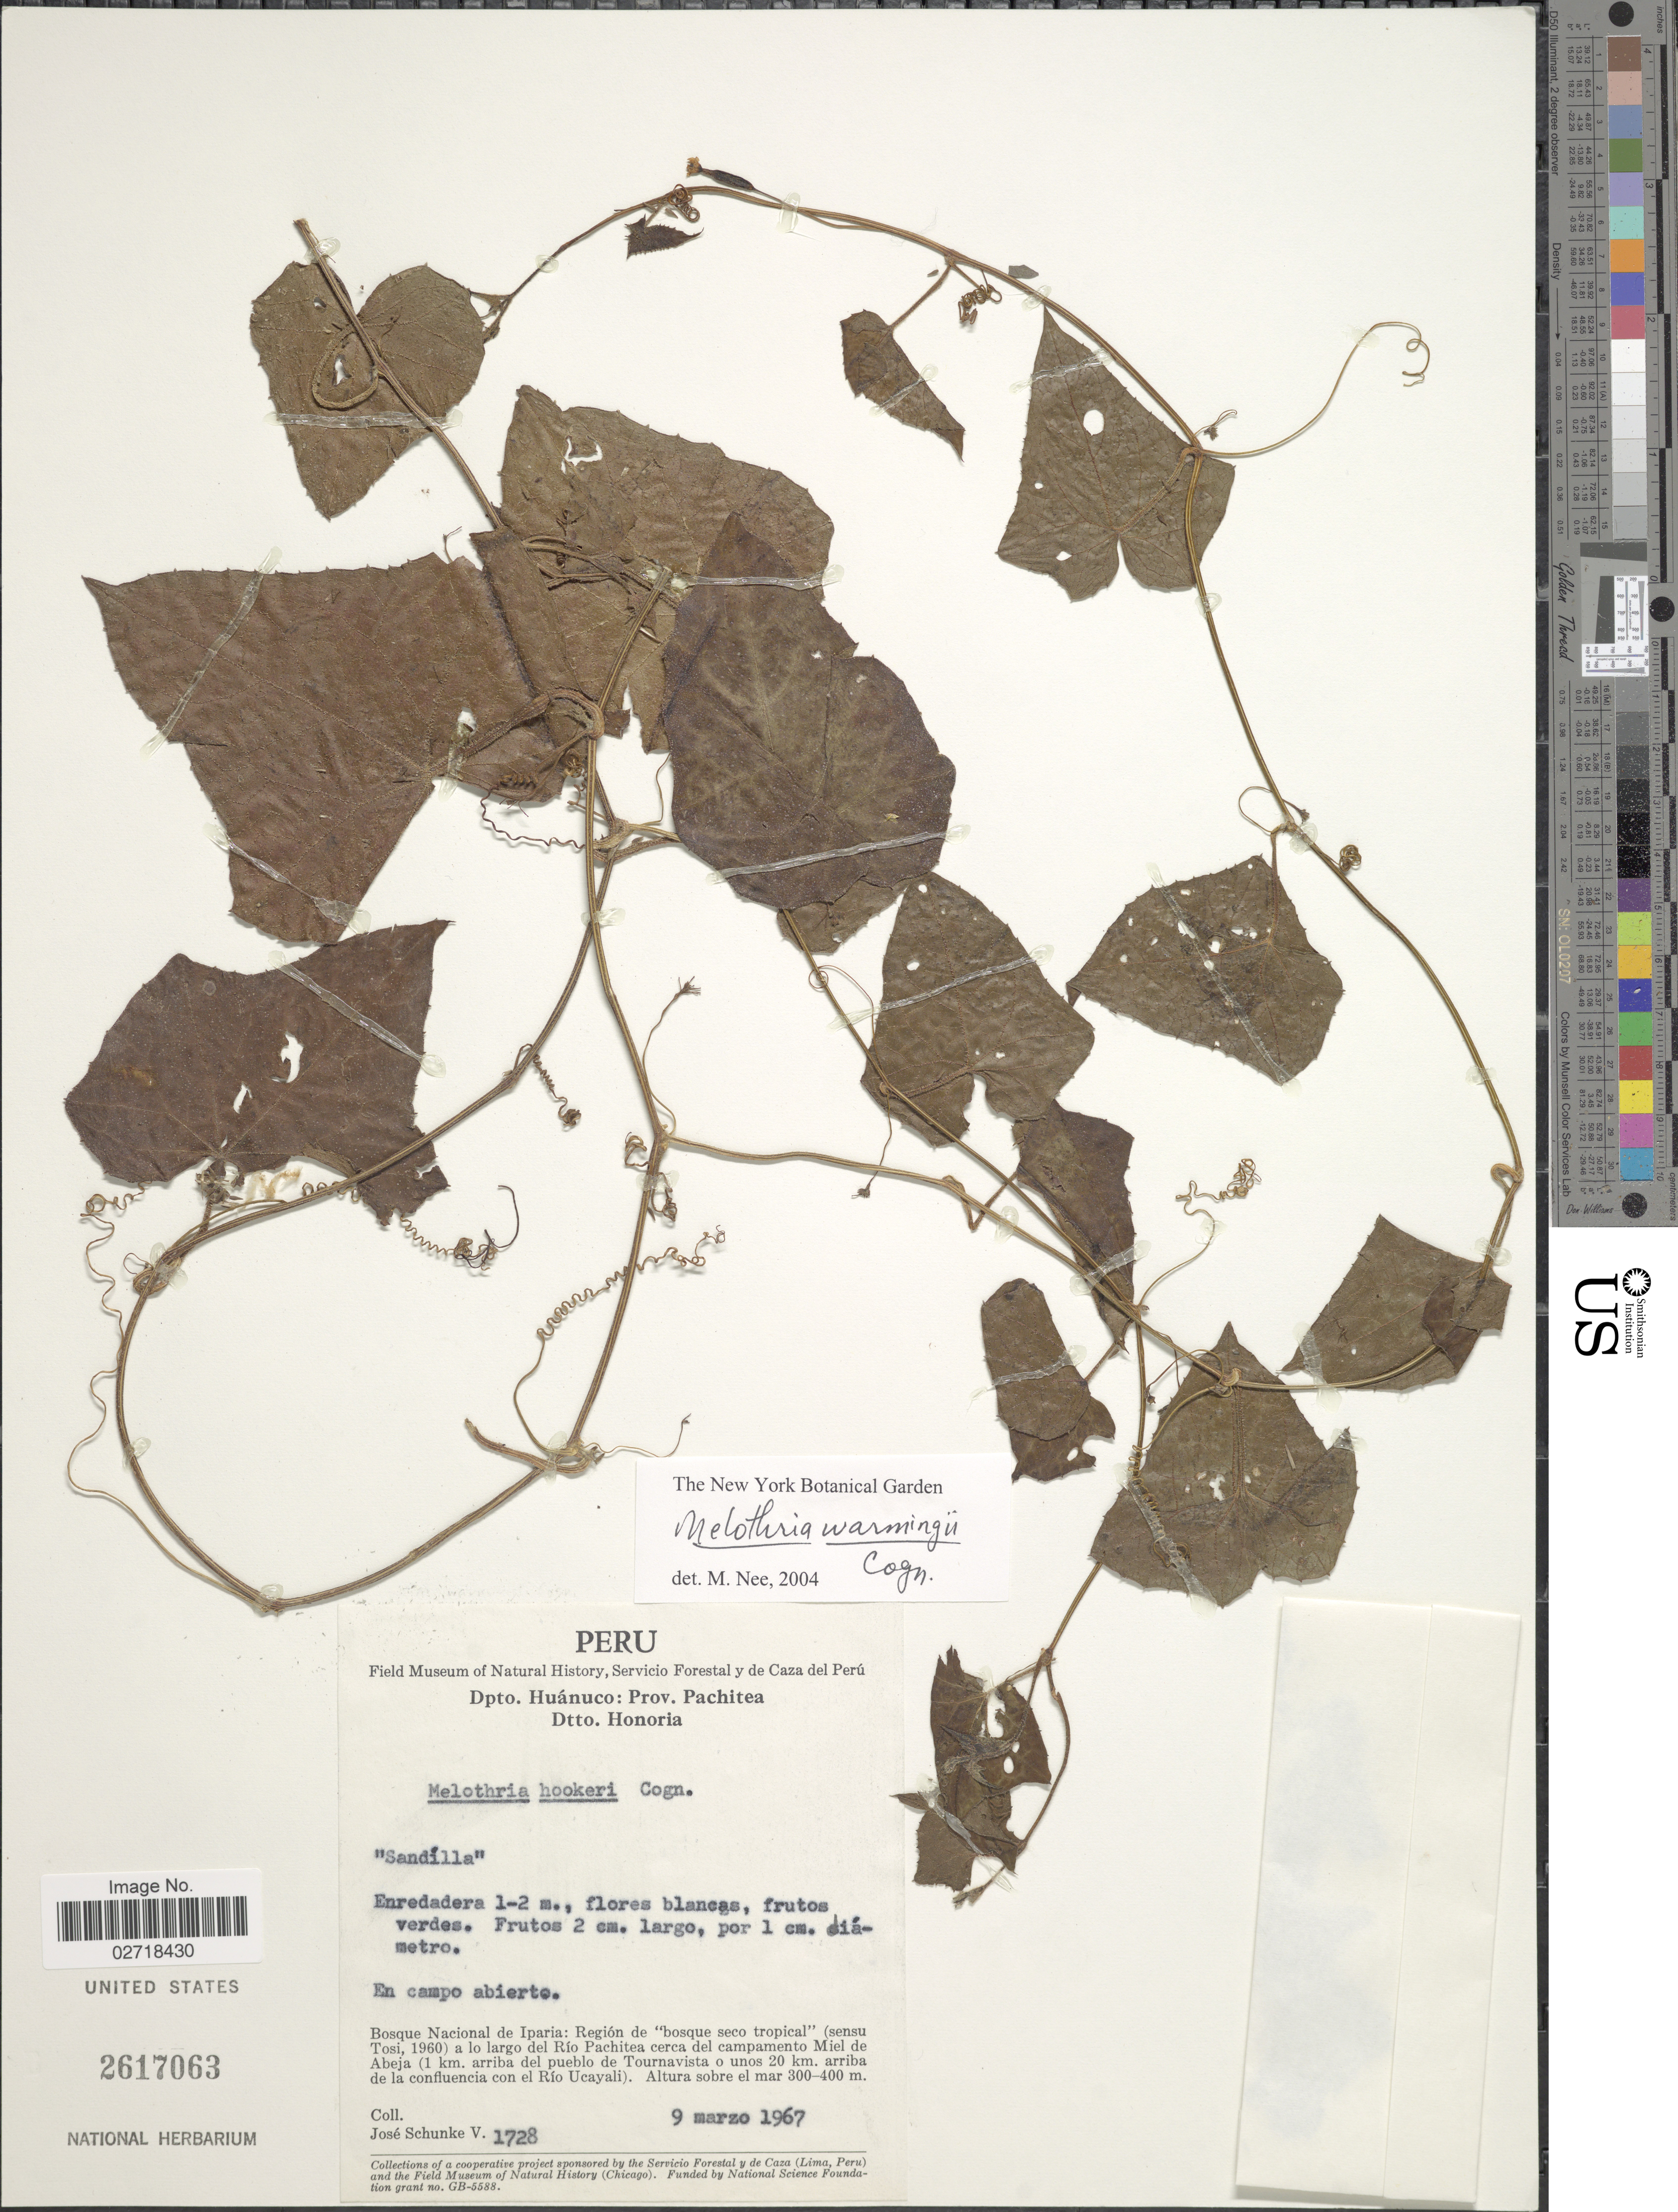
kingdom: Plantae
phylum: Tracheophyta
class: Magnoliopsida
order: Cucurbitales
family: Cucurbitaceae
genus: Melothria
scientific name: Melothria warmingii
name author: Cogn.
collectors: J. Schunke Vigo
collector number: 1728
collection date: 1967-03-09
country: Peru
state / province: Huánuco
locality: Prov. Pachitea. Dtto. Honoria. Bosque Nacional de Iparia: Region de "bosque seco tropical"(sensu Tosi, 1960) a lo largo del Rio Pachitea cerca del campamento Miel de Abeja (1 km arriba del pueblo de Tournavista a unos 20 km arriba de la confluencia con el Rio Ucayali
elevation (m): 300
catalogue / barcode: US 2617063